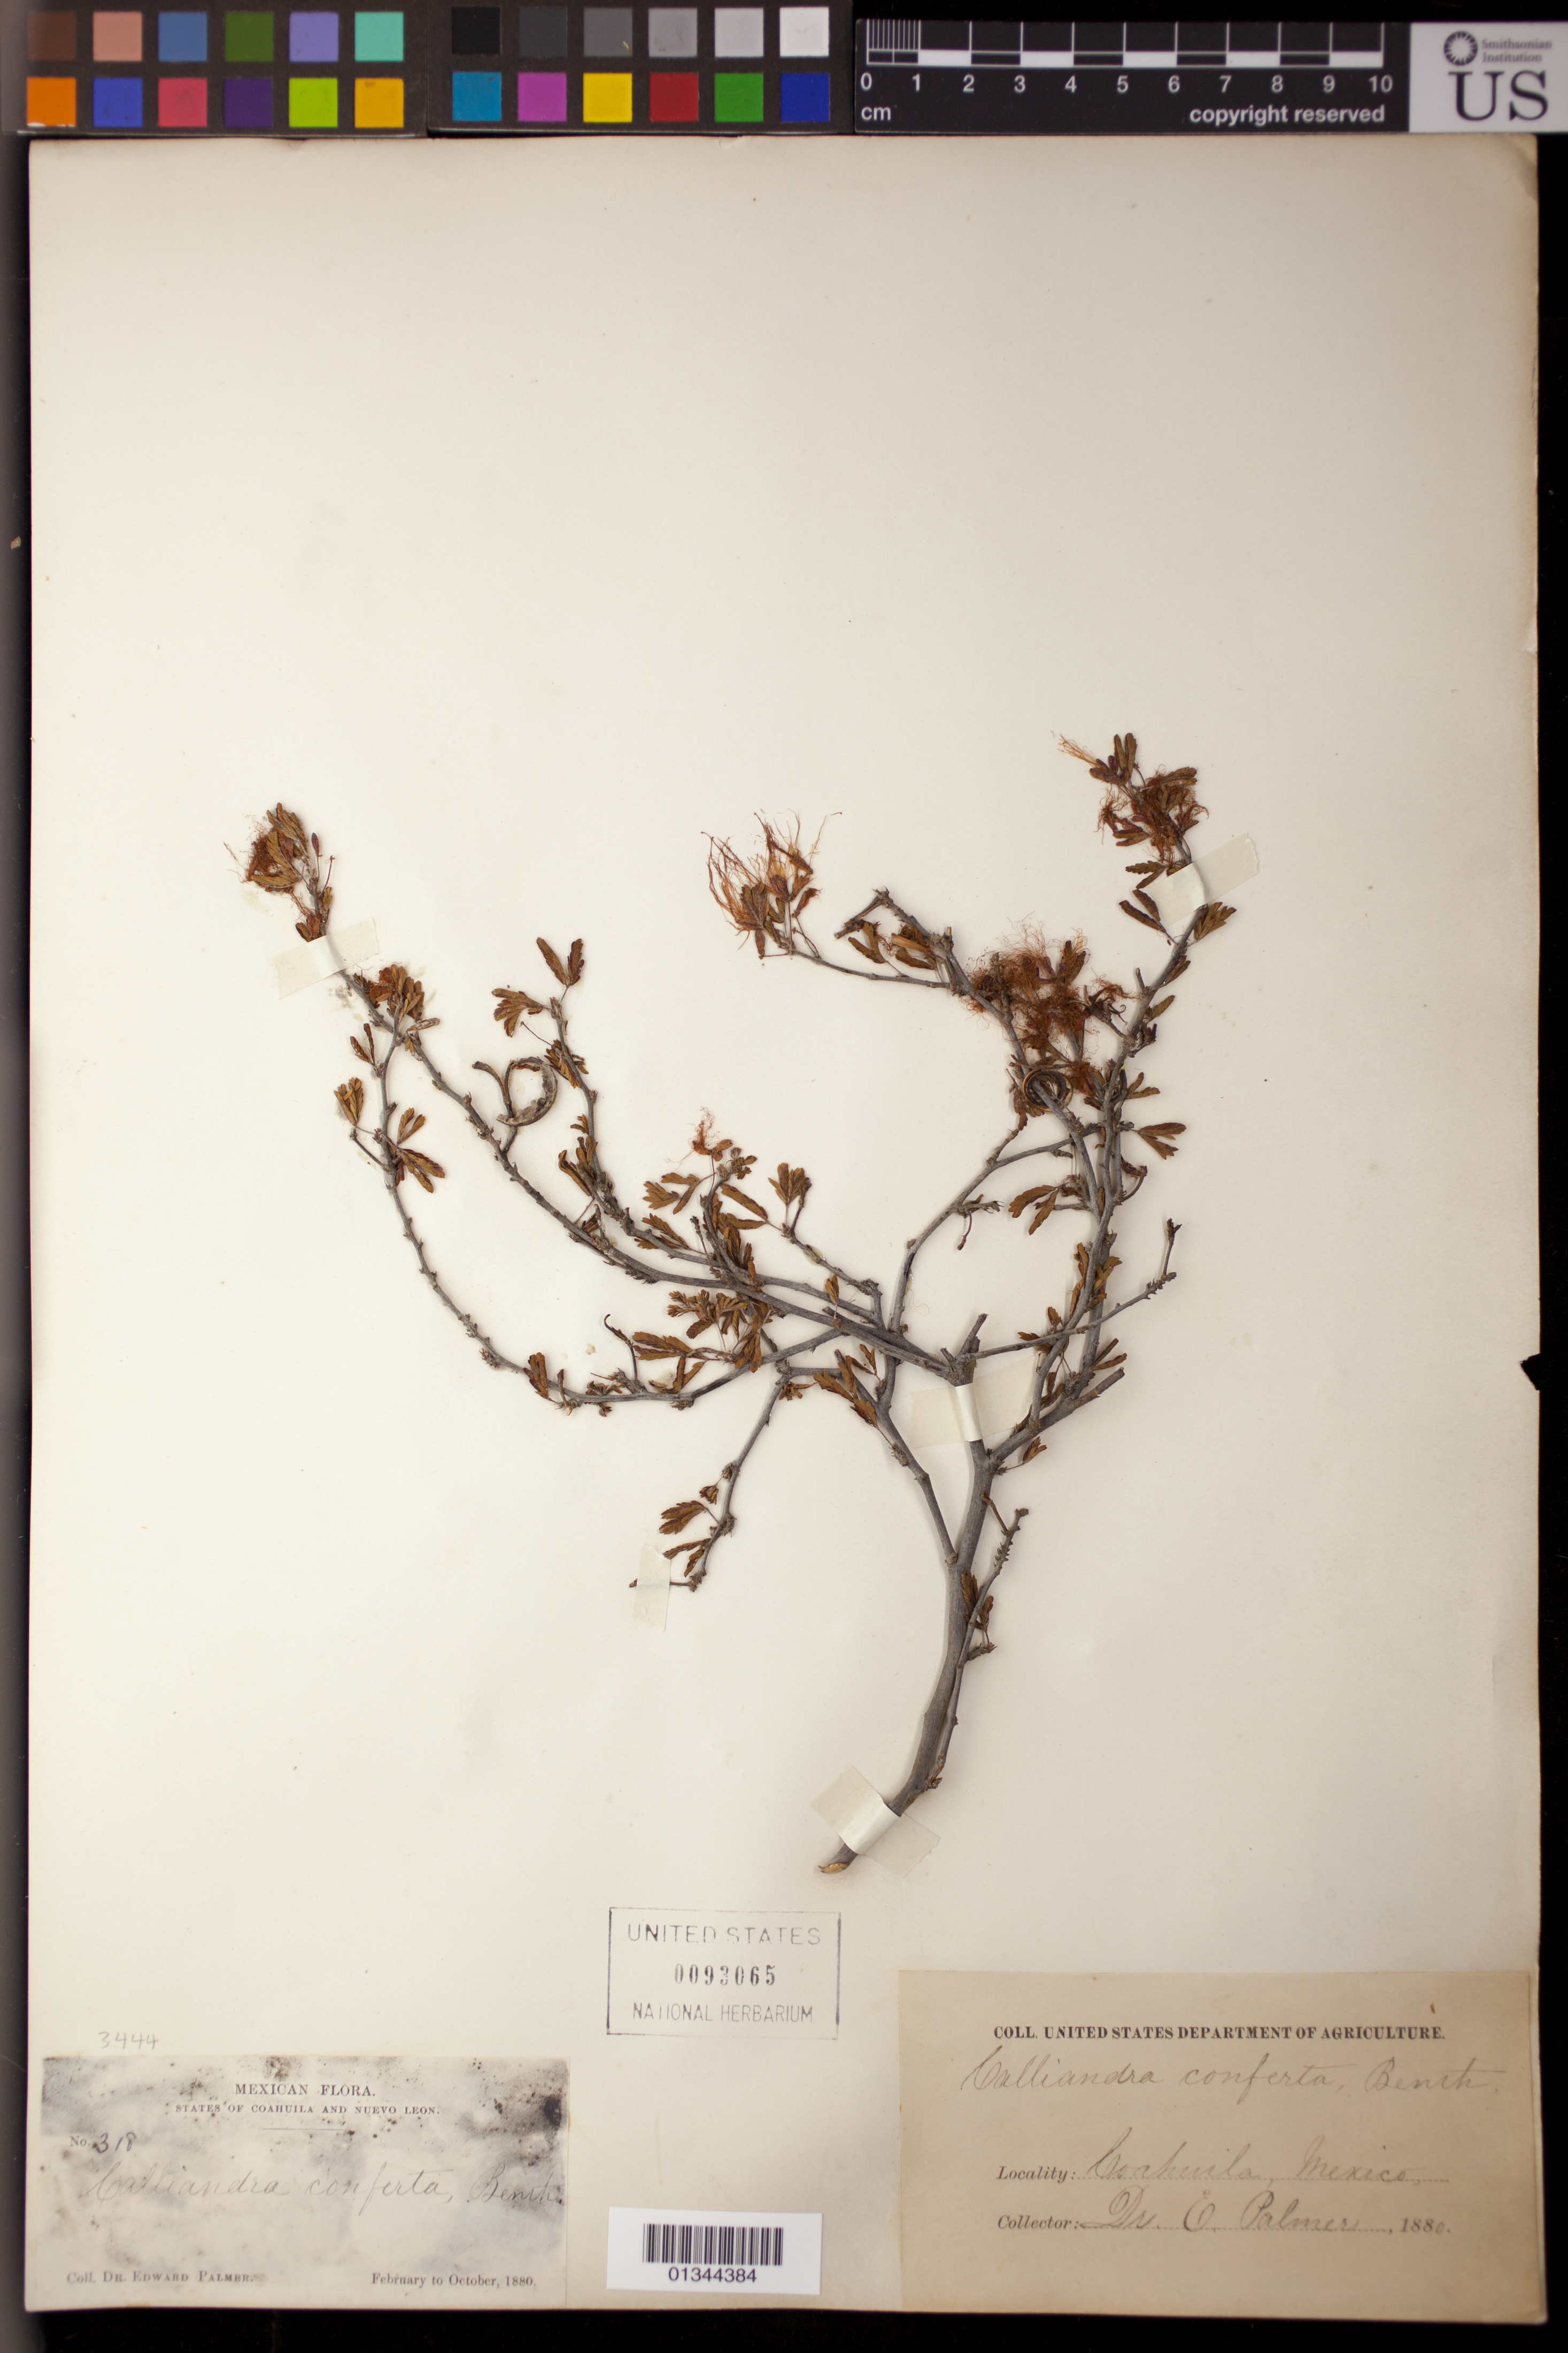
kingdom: Plantae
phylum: Tracheophyta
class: Magnoliopsida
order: Fabales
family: Fabaceae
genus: Calliandra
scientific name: Calliandra conferta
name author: Benth.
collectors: E. Palmer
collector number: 318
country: Mexico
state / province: Coahuila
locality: Coahuila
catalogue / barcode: US 93065